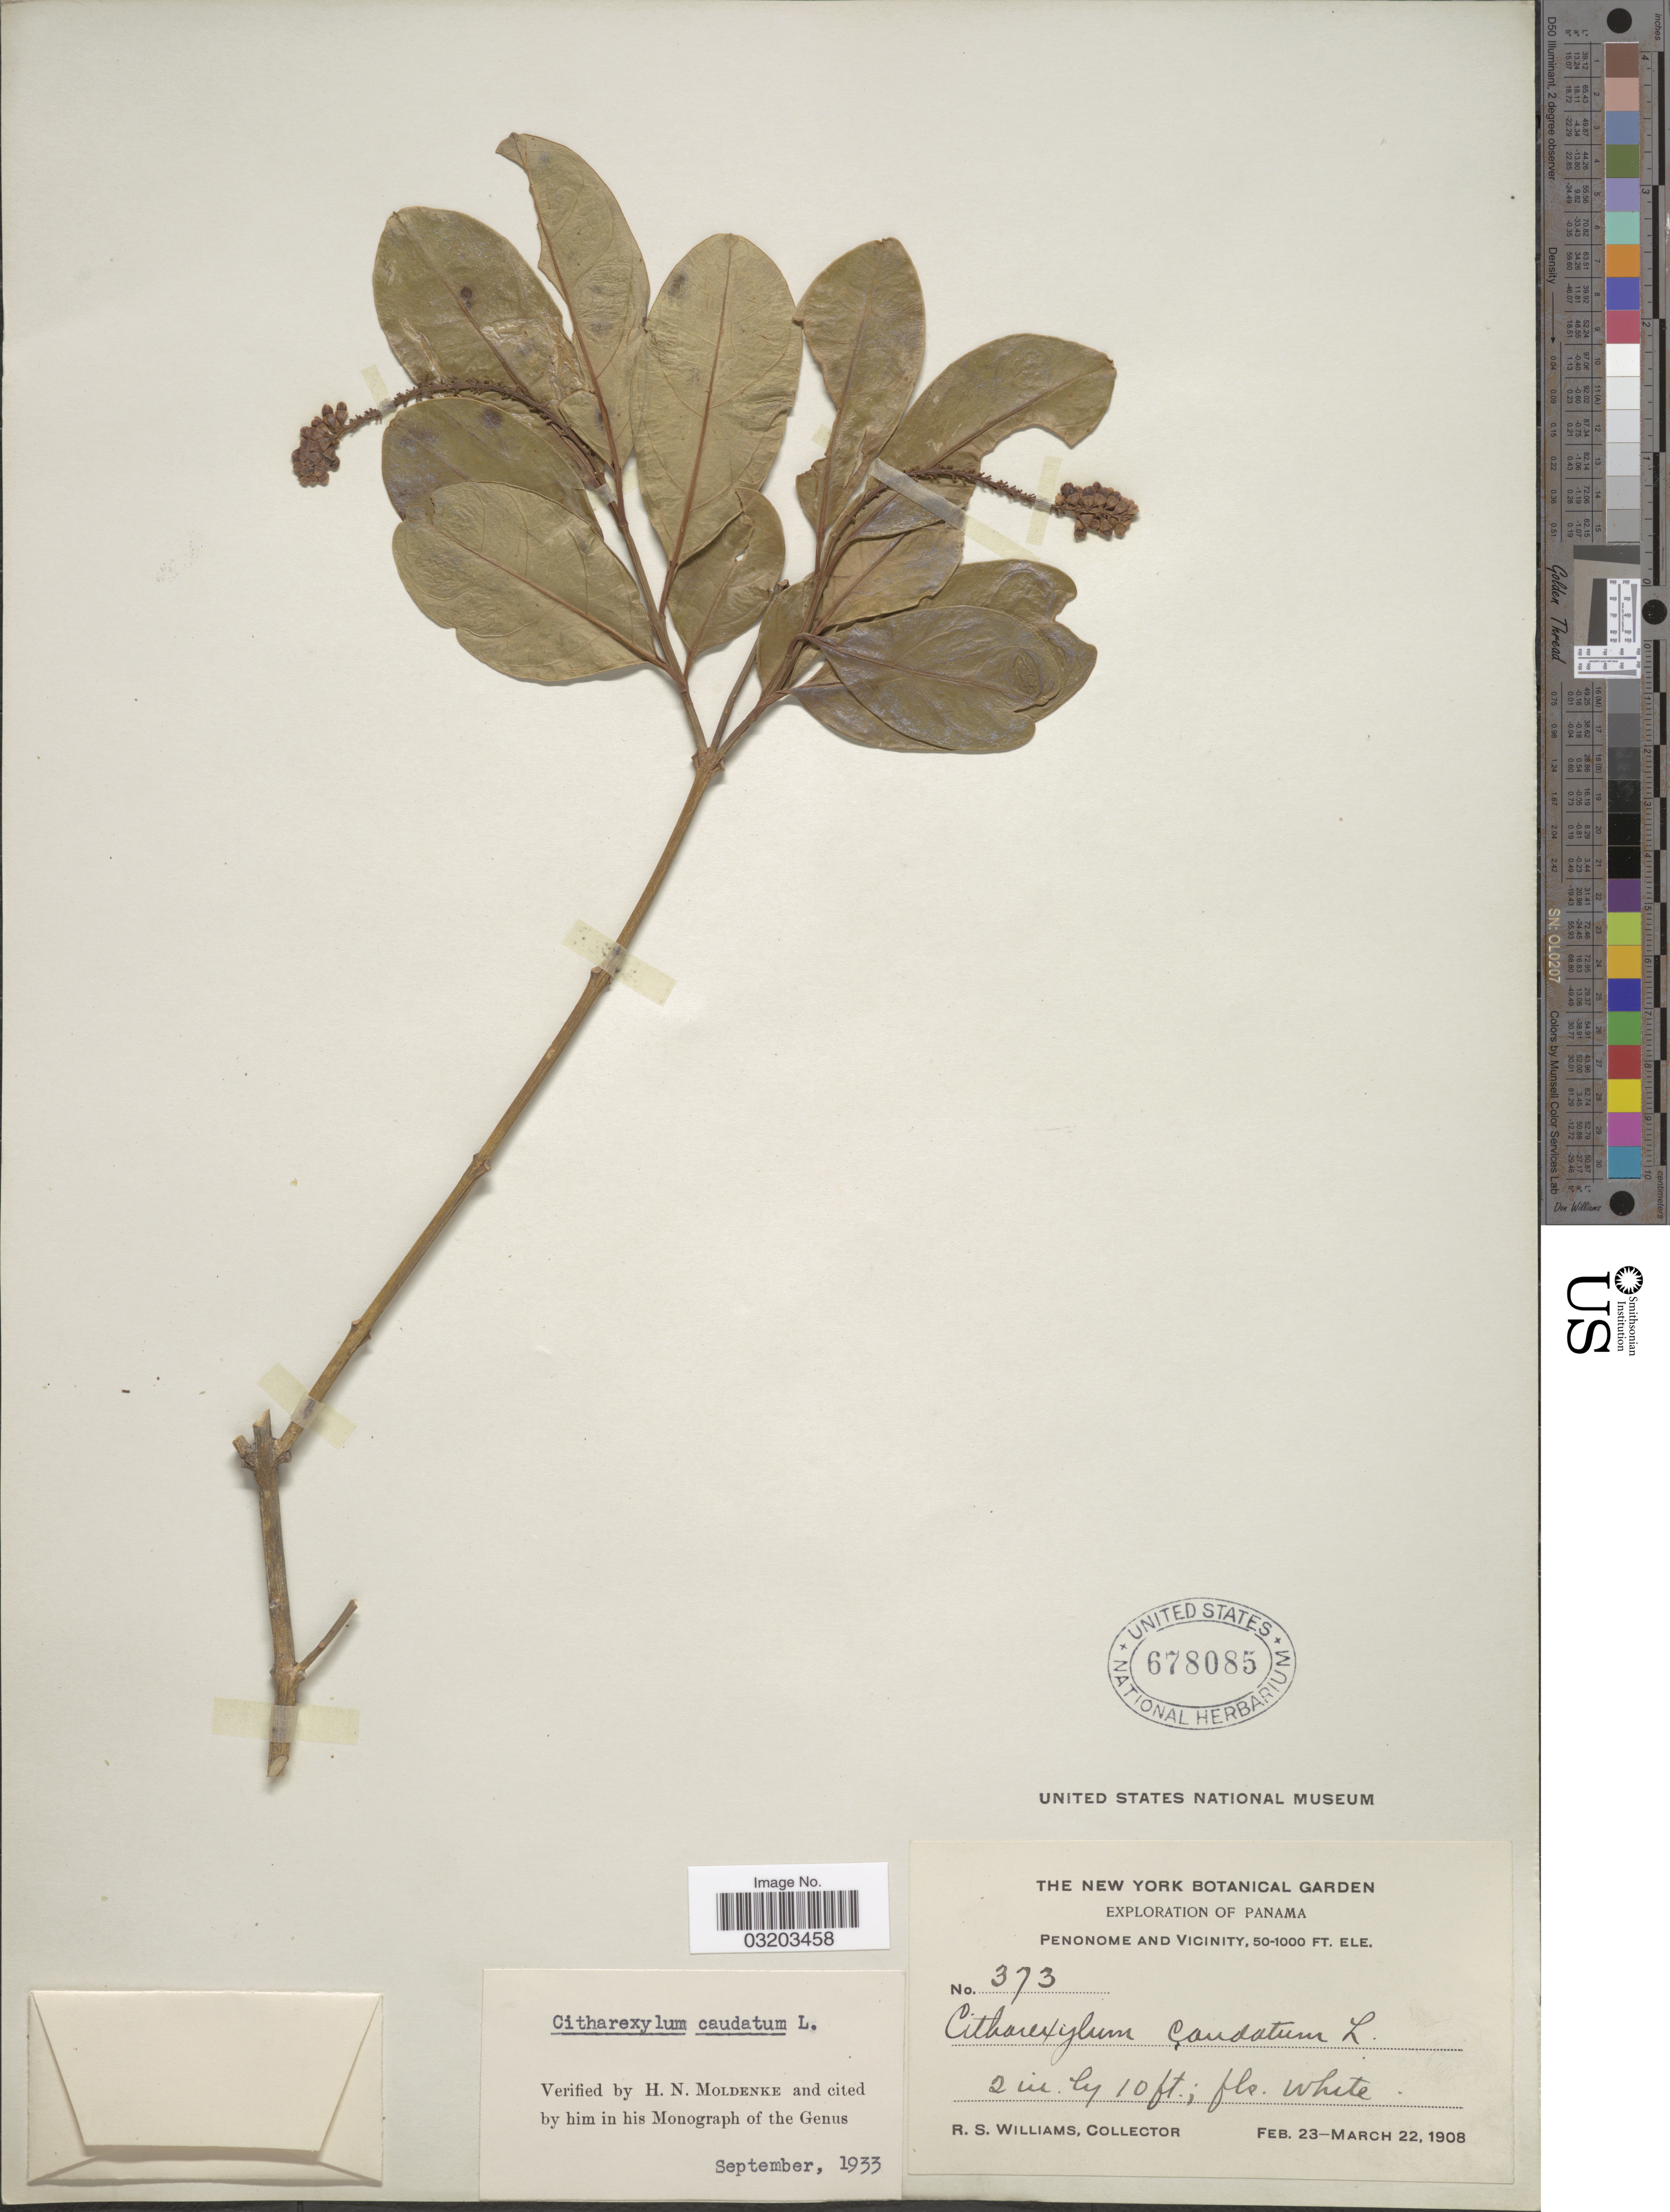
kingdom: Plantae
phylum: Tracheophyta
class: Magnoliopsida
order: Lamiales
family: Verbenaceae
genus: Citharexylum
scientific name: Citharexylum caudatum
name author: L.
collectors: R. S. Williams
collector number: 373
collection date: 1908-02-23/1908-03-22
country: Panama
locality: Penonome and Vicinity.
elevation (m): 15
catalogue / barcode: US 678085